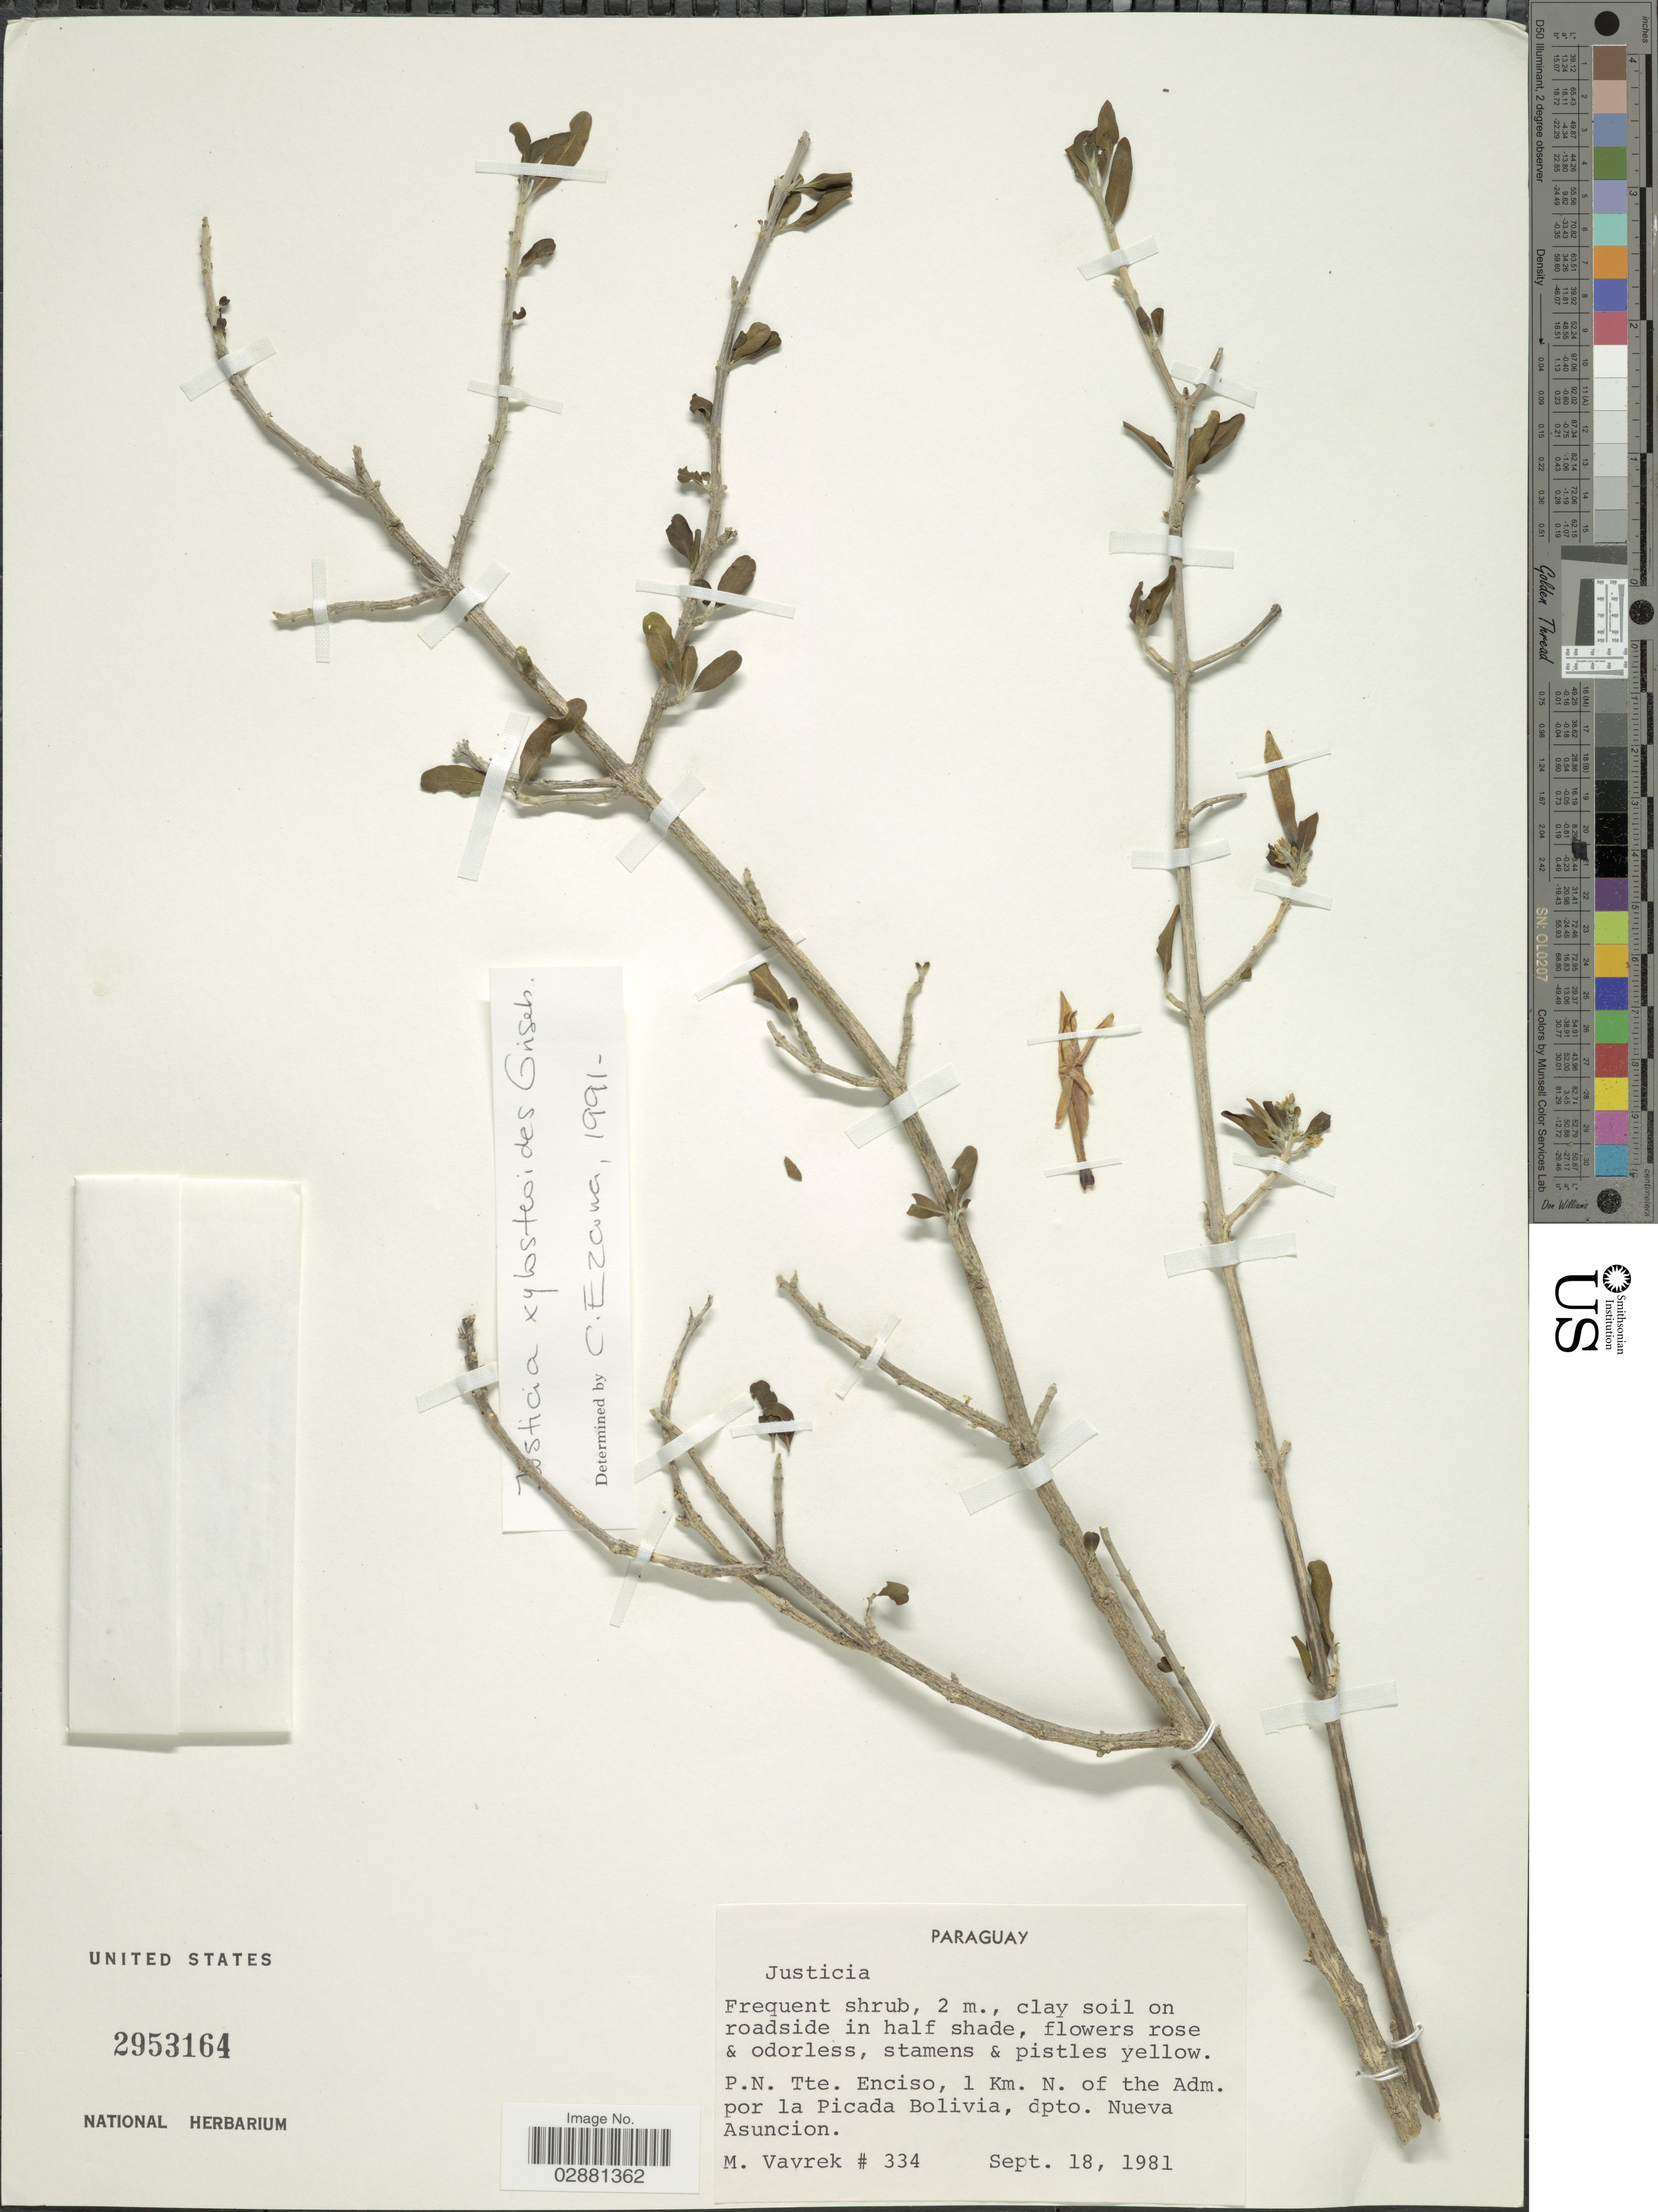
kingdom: Plantae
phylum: Tracheophyta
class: Magnoliopsida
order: Lamiales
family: Acanthaceae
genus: Justicia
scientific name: Justicia xylosteoides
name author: Griseb.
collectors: M. Vavrek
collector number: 334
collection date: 1981-09-18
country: Paraguay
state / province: Asuncion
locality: P.N. Tte. Enciso, 1 Km. N. of the Adm. por la Picada Bolivia, dpto. Nueva Asuncion.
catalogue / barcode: US 2953164